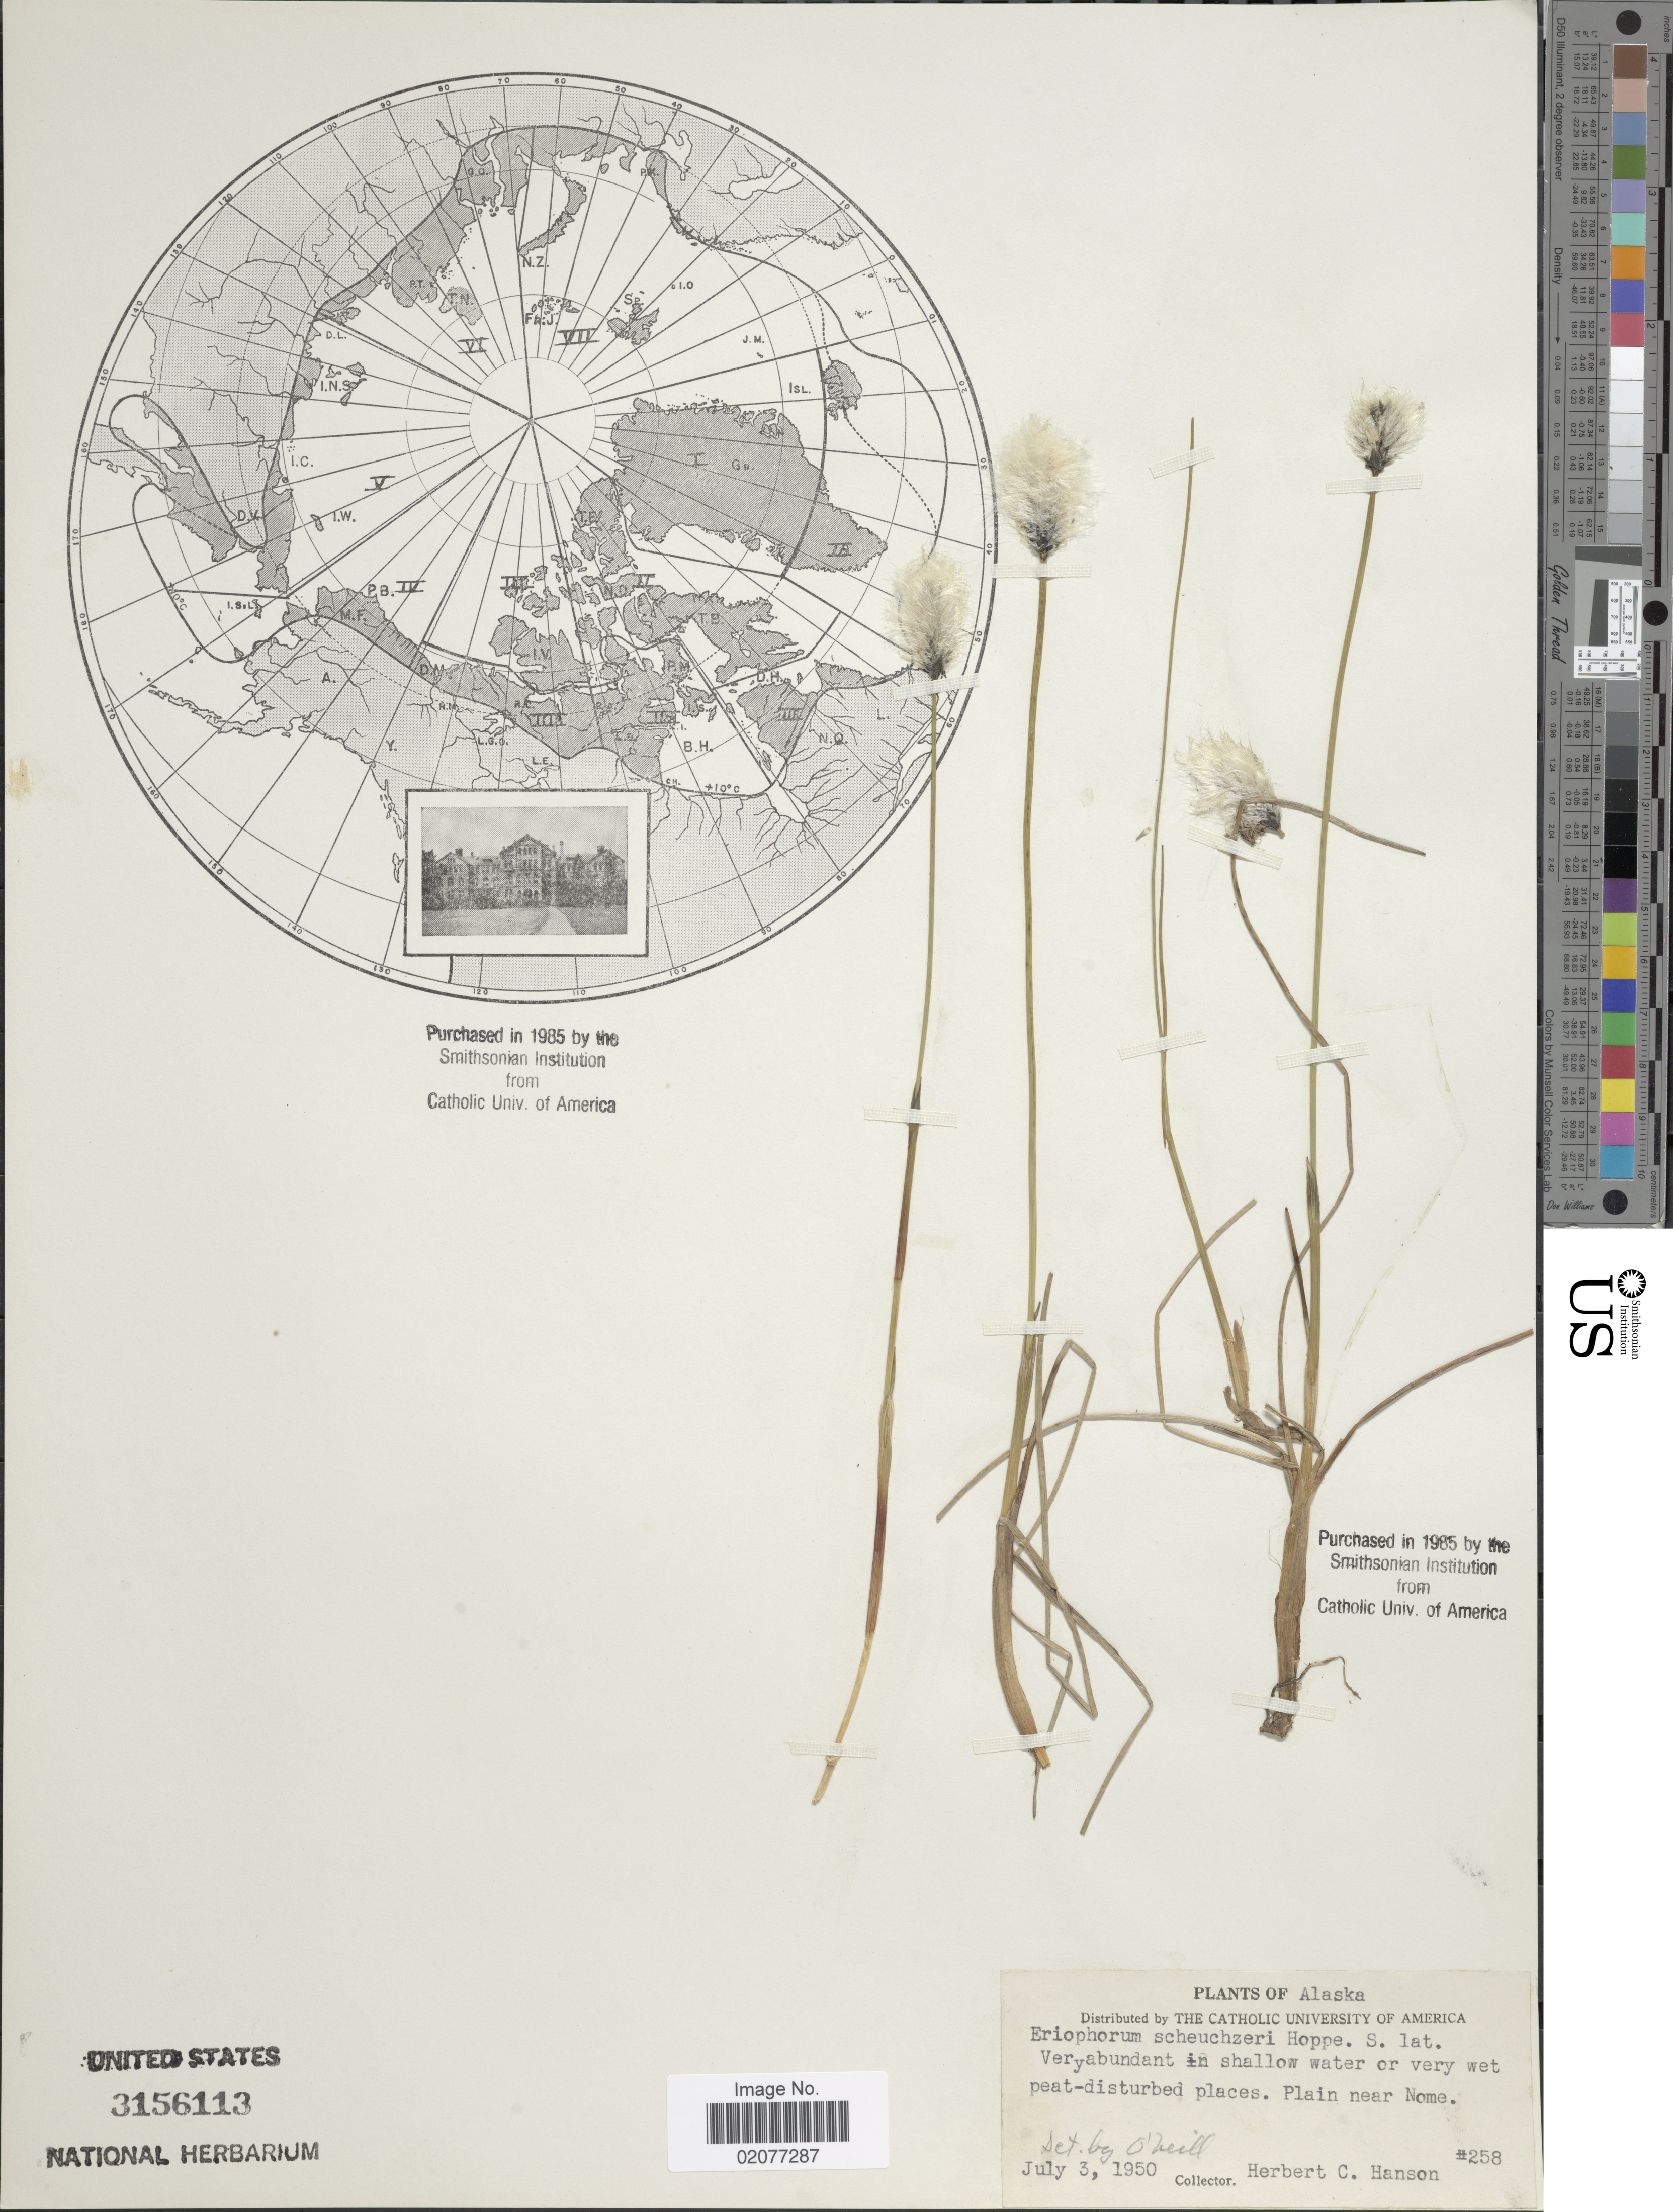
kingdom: Plantae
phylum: Tracheophyta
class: Liliopsida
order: Poales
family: Cyperaceae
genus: Eriophorum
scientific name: Eriophorum scheuchzeri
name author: Hoppe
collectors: H. Hanson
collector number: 258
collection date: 1950-07-03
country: United States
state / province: Alaska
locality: In shallow water or very wet peat-disturbed places, Plain near Nome.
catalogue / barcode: US 3156113